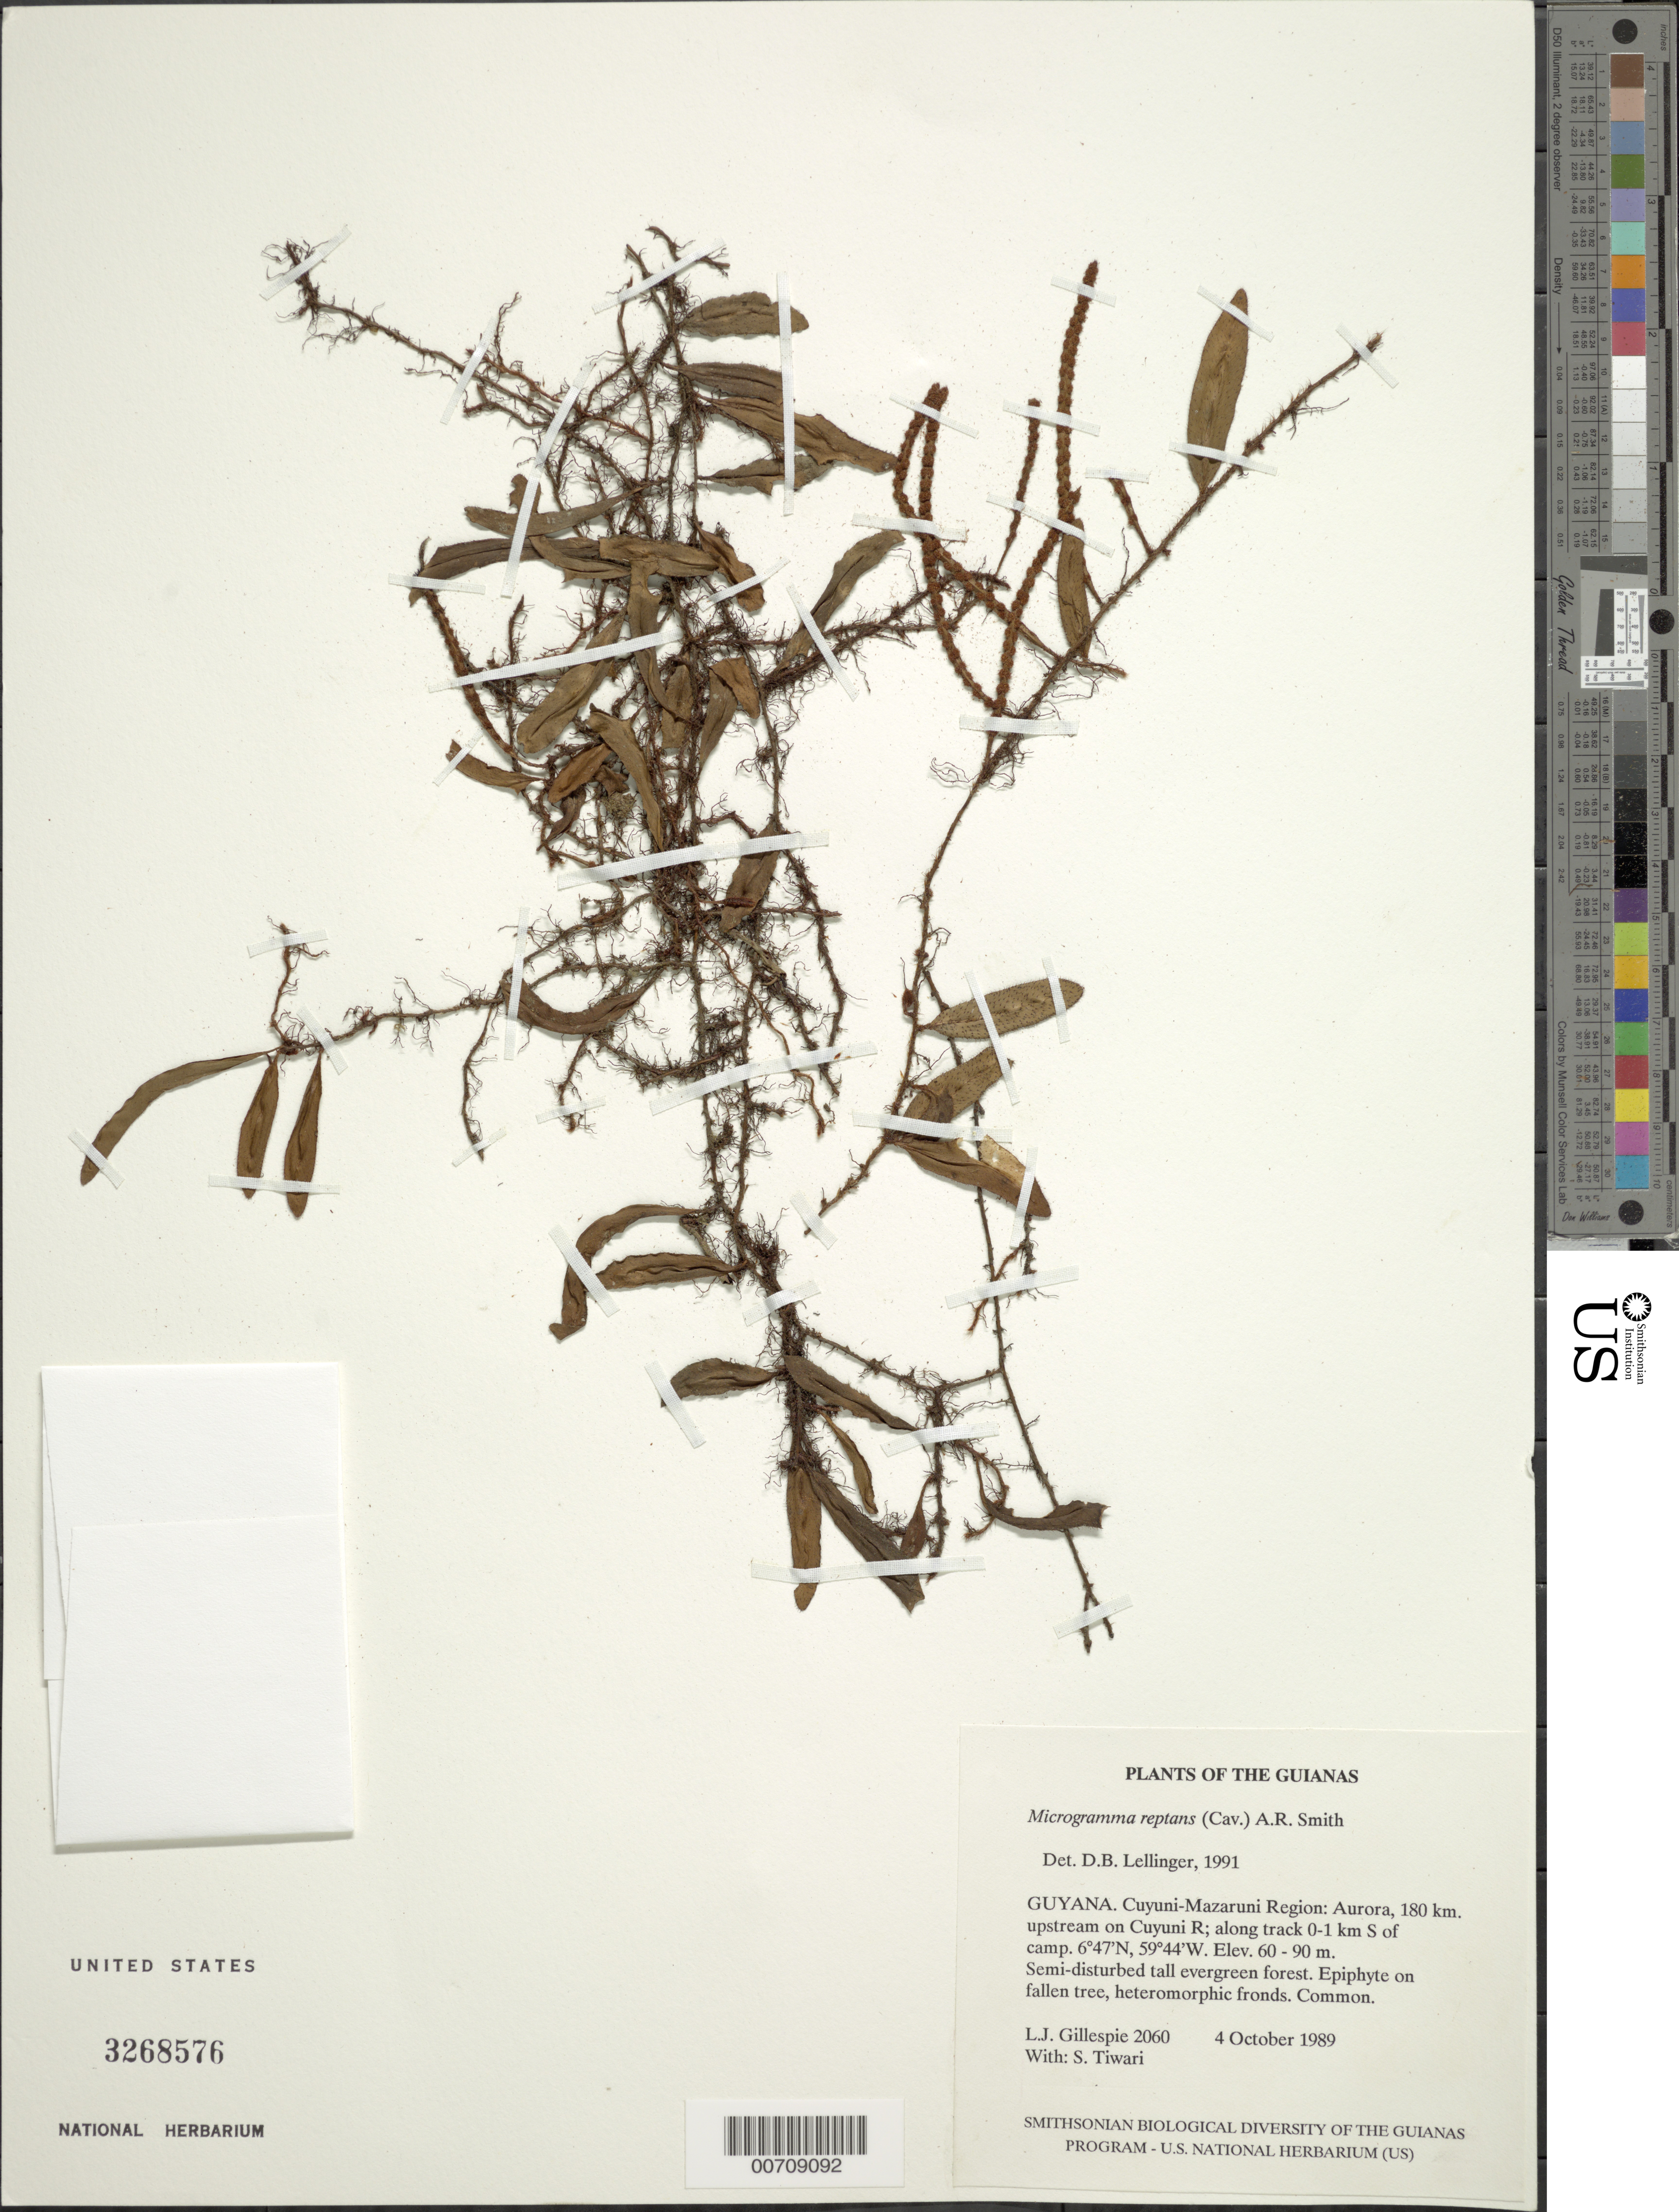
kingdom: Plantae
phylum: Tracheophyta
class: Polypodiopsida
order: Polypodiales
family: Polypodiaceae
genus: Microgramma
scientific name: Microgramma reptans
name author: (Cav.) A.R. Sm.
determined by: Lellinger, David B., (BOT), Smithsonian Institution - National Museum of Natural History (UNITED STATES)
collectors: L. J. Gillespie & S. Tiwari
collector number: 2060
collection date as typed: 4 October 1989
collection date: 1989-10-04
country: Guyana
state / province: Cuyuni-Mazaruni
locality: Aurora, 180 km. upstream on Cuyuni R; along track 0-1 km S of camp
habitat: Semi-disturbed tall evergreen forest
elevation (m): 60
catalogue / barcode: US 3268576